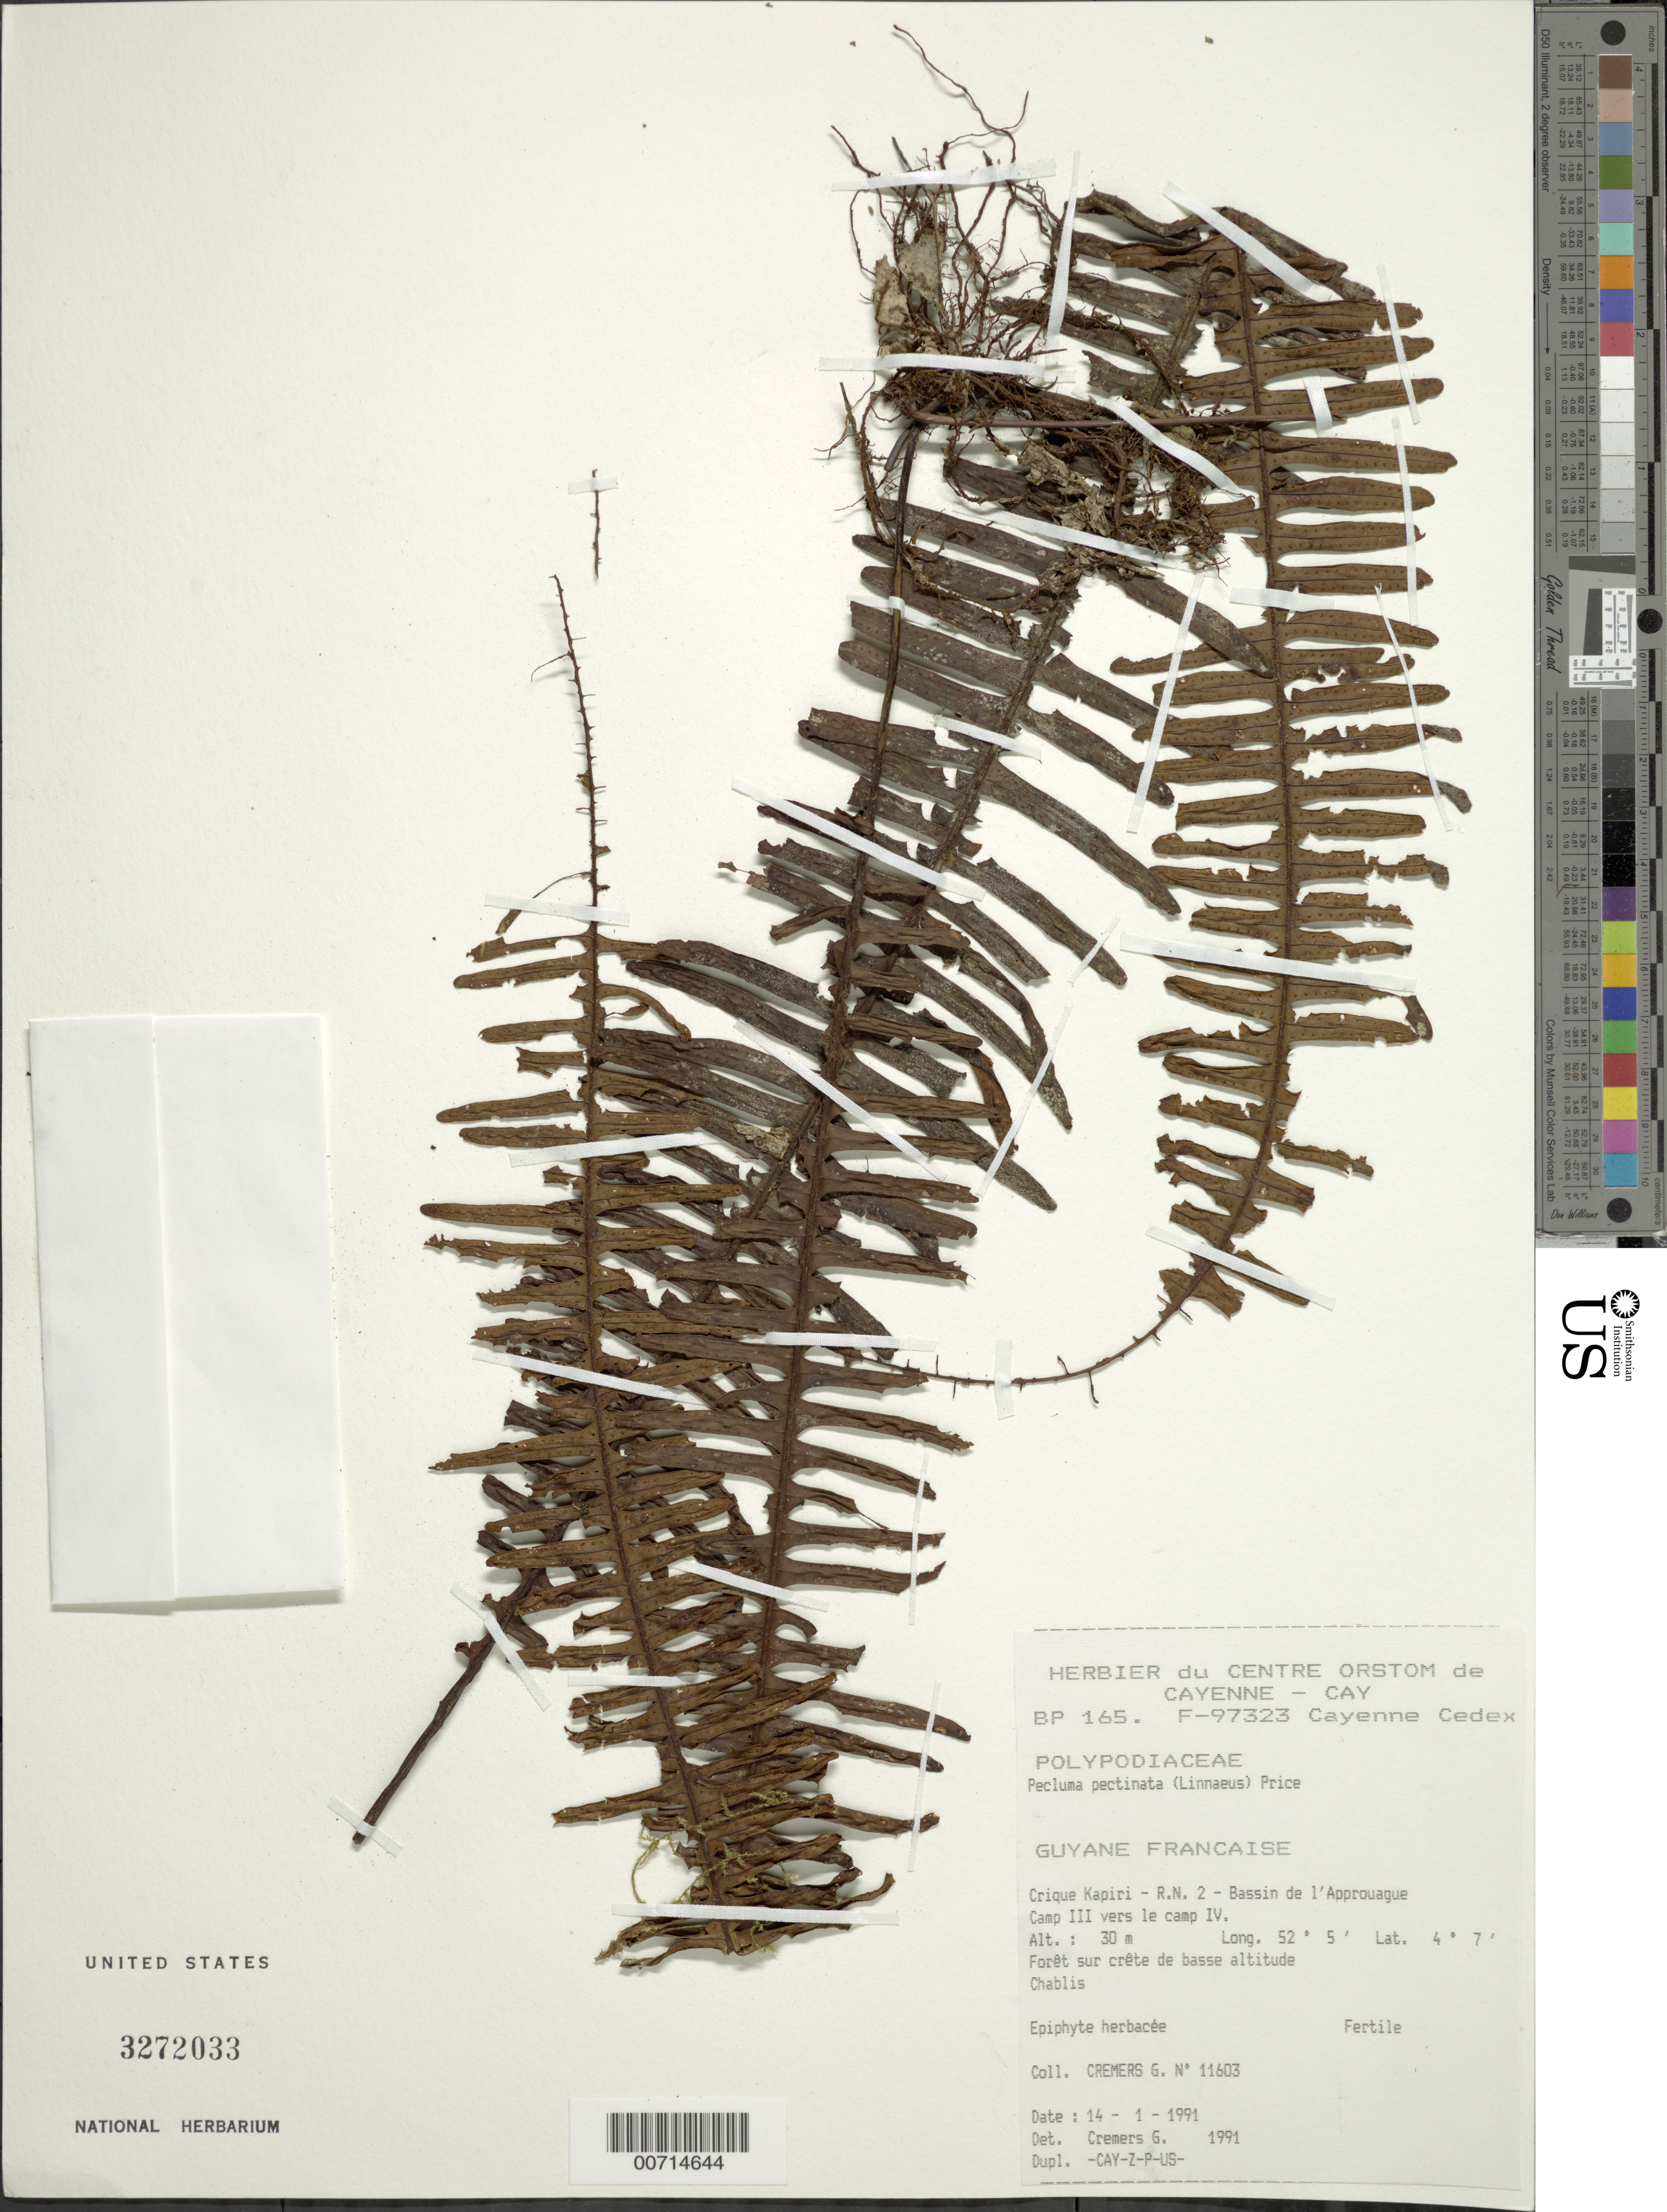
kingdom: Plantae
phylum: Tracheophyta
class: Polypodiopsida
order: Polypodiales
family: Polypodiaceae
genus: Pecluma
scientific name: Pecluma pectinata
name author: (L.) M.G. Price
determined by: Cremers, Georges A.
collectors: G. Cremers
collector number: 11603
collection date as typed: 14-Jan-91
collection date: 1991-01-14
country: French Guiana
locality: Crique Kapiri, R.N. 2, Bassin de l'Approuague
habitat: Forest on low ridge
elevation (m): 40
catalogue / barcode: US 3272033